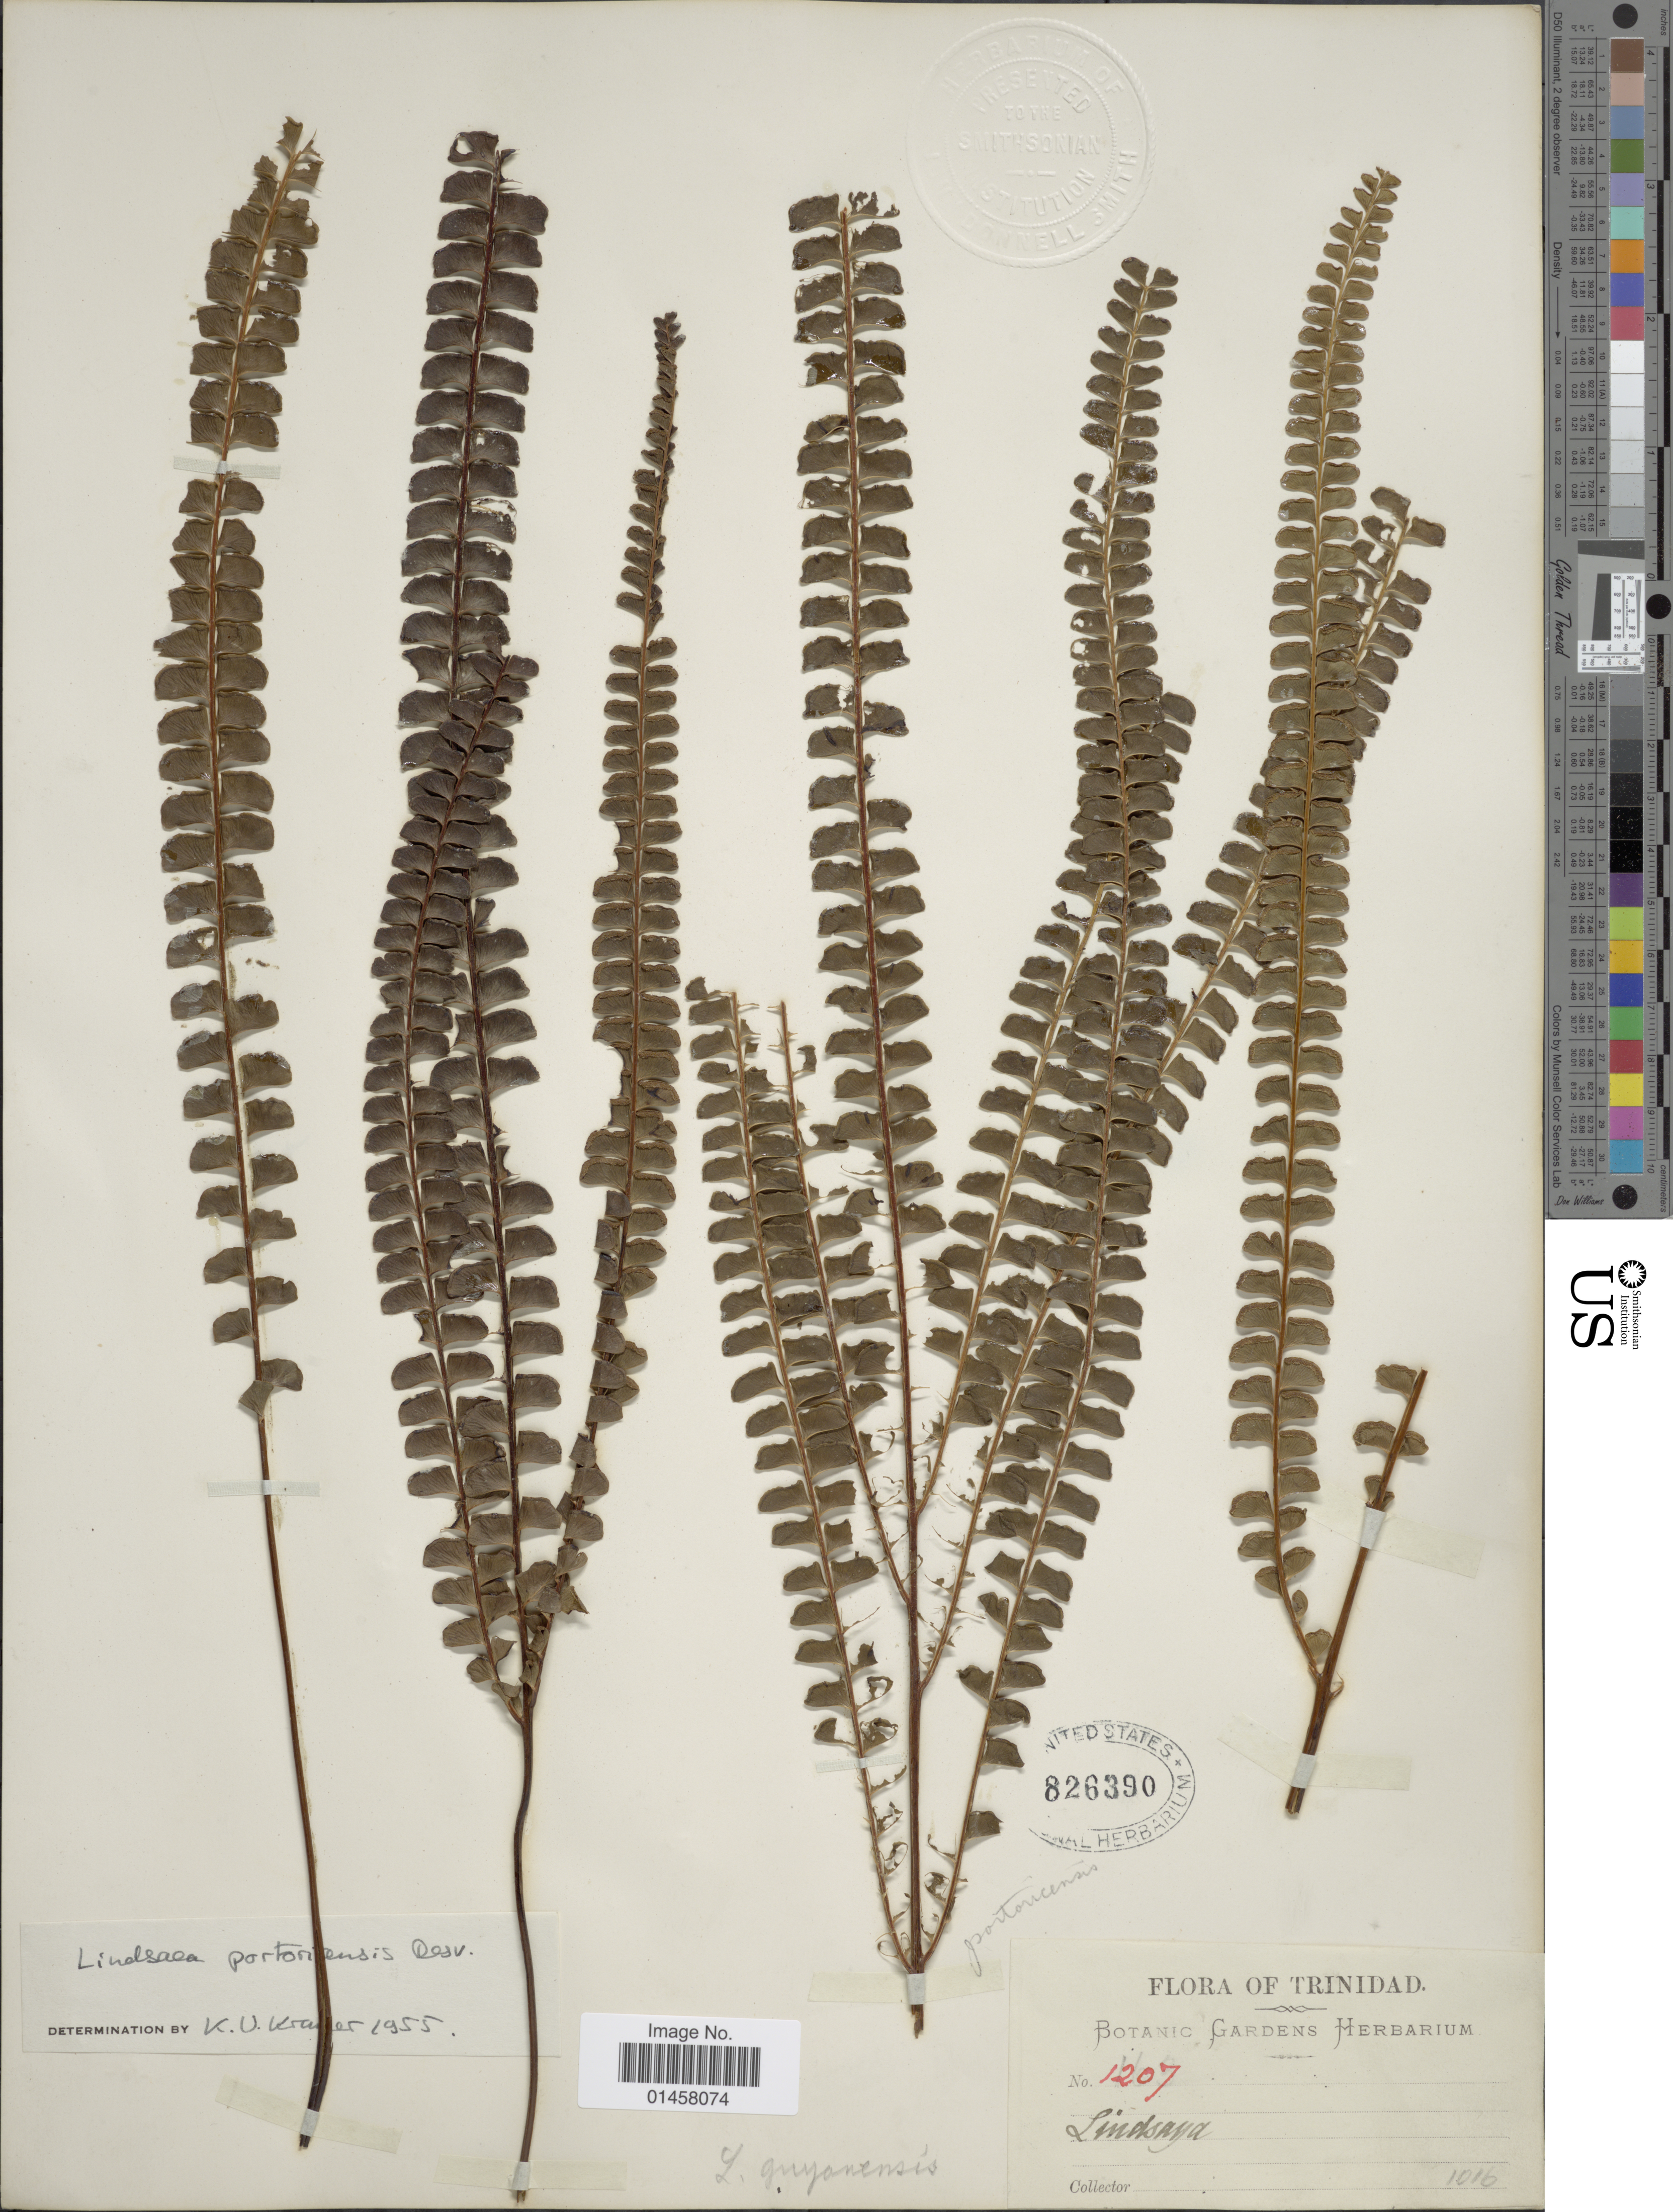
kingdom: Plantae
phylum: Tracheophyta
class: Polypodiopsida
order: Polypodiales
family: Lindsaeaceae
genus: Lindsaea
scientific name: Lindsaea portoricensis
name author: Desv.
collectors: Botanic Gardens Herbarium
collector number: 1207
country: Trinidad and Tobago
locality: Flora of Trinidad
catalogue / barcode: US 826390